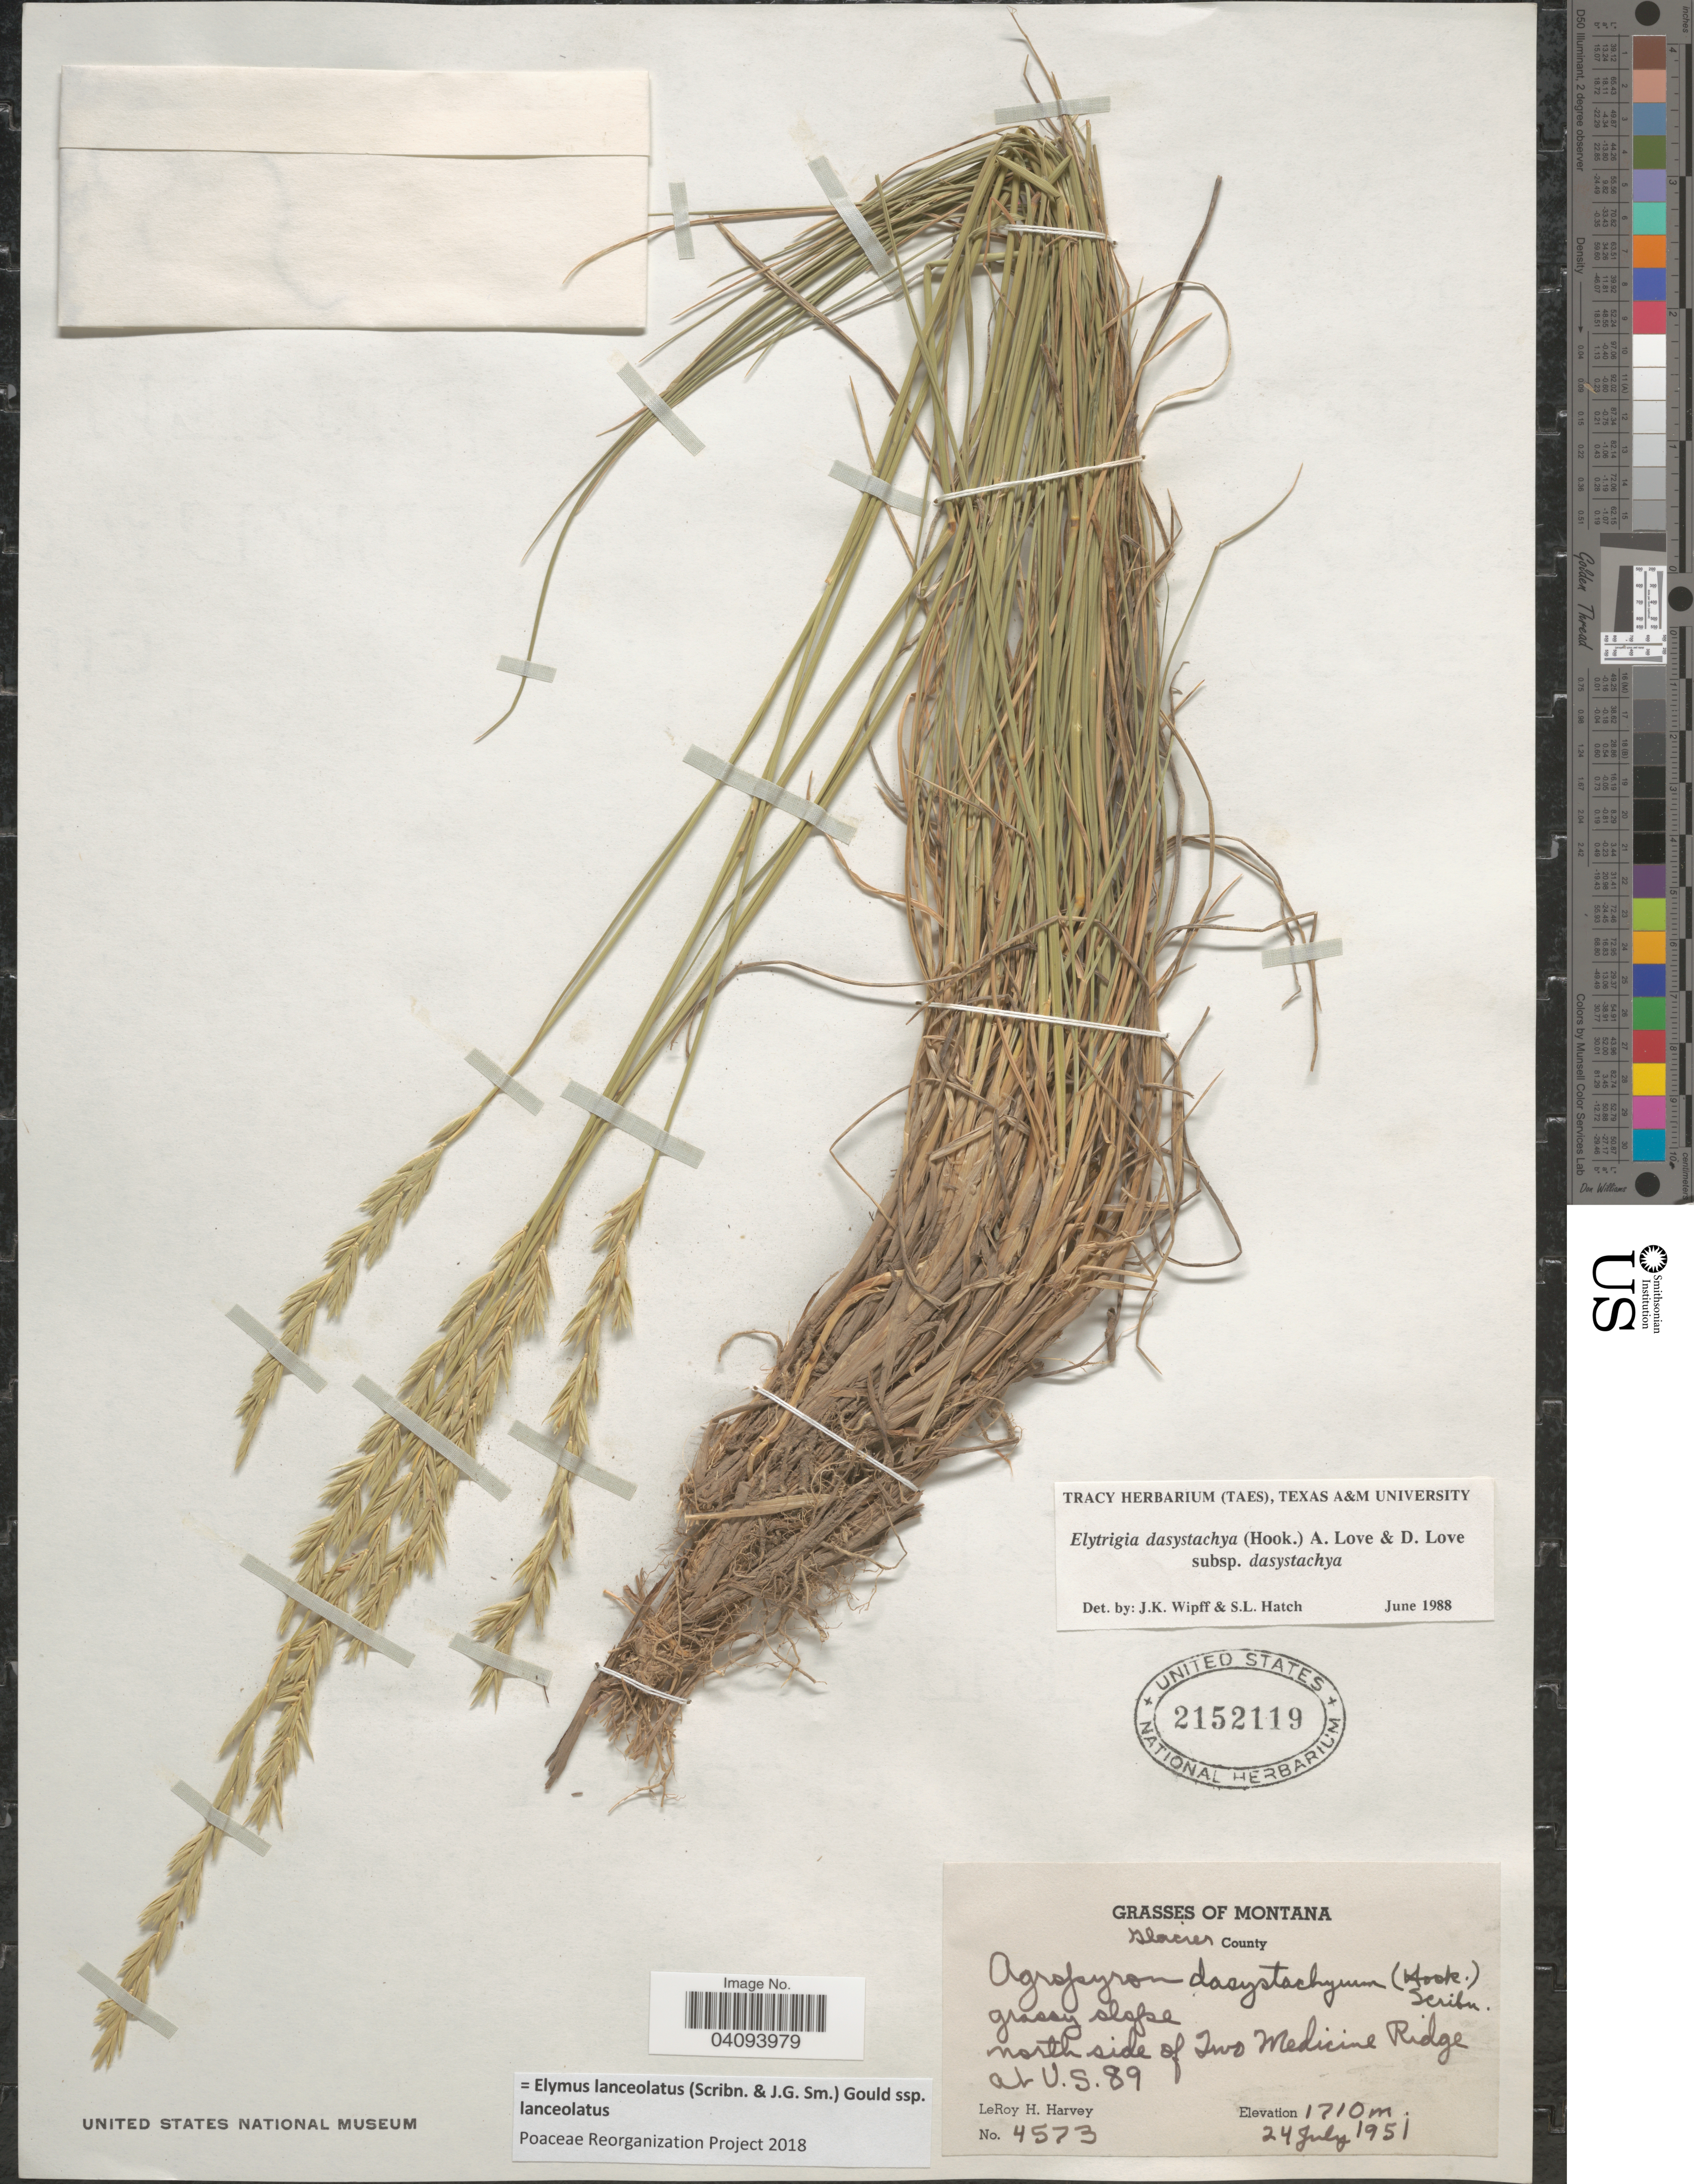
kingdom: Plantae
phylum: Tracheophyta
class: Liliopsida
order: Poales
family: Poaceae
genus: Elymus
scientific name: Elymus lanceolatus subsp. lanceolatus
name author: (Scribn. & J.G. Sm.) Gould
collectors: L. H. Harvey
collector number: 4573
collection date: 1951-07-24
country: United States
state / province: Montana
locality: Glacier County. North side of Two Medicine Ridge at U.S. 89.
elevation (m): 1710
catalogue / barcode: US 2152119